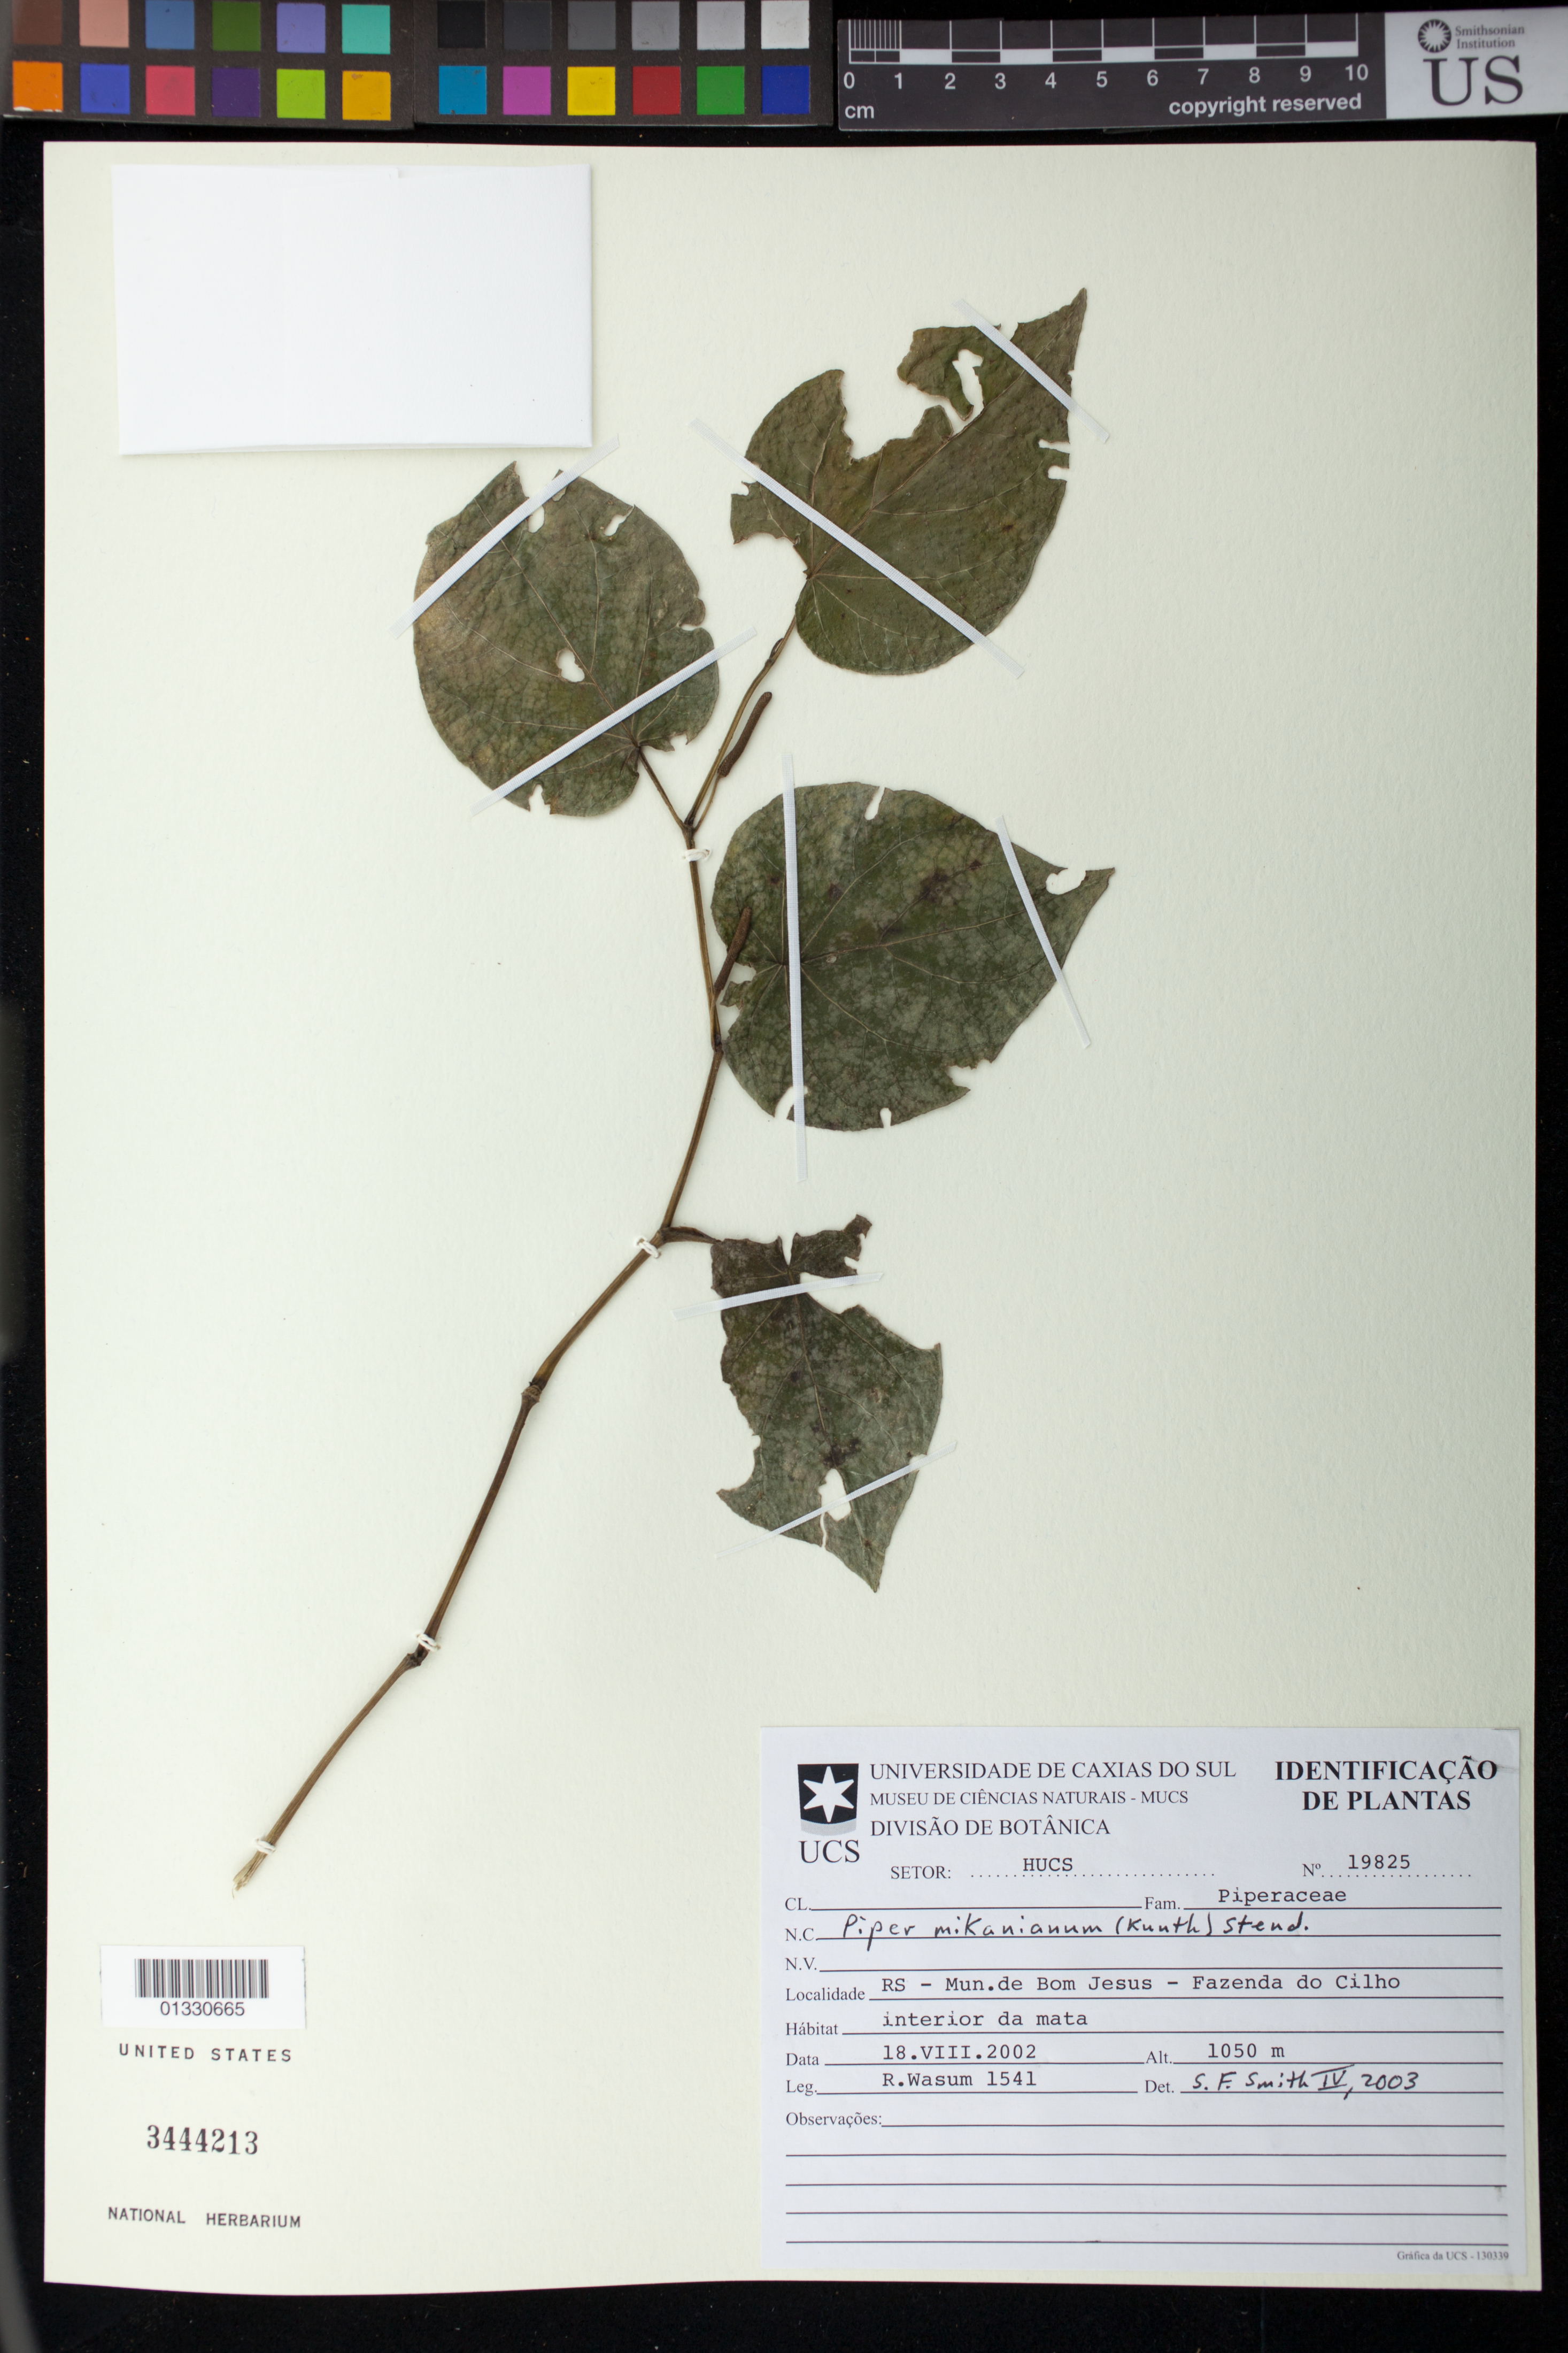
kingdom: Plantae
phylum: Tracheophyta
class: Magnoliopsida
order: Piperales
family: Piperaceae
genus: Piper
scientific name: Piper mikanianum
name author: Kunth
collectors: R. Wasum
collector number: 1541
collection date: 2002-08-18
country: Brazil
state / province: Rio Grande do Sul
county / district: Bom Jesus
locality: Fazenda do Cilho, interior da mata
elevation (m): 1050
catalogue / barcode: US 3444213